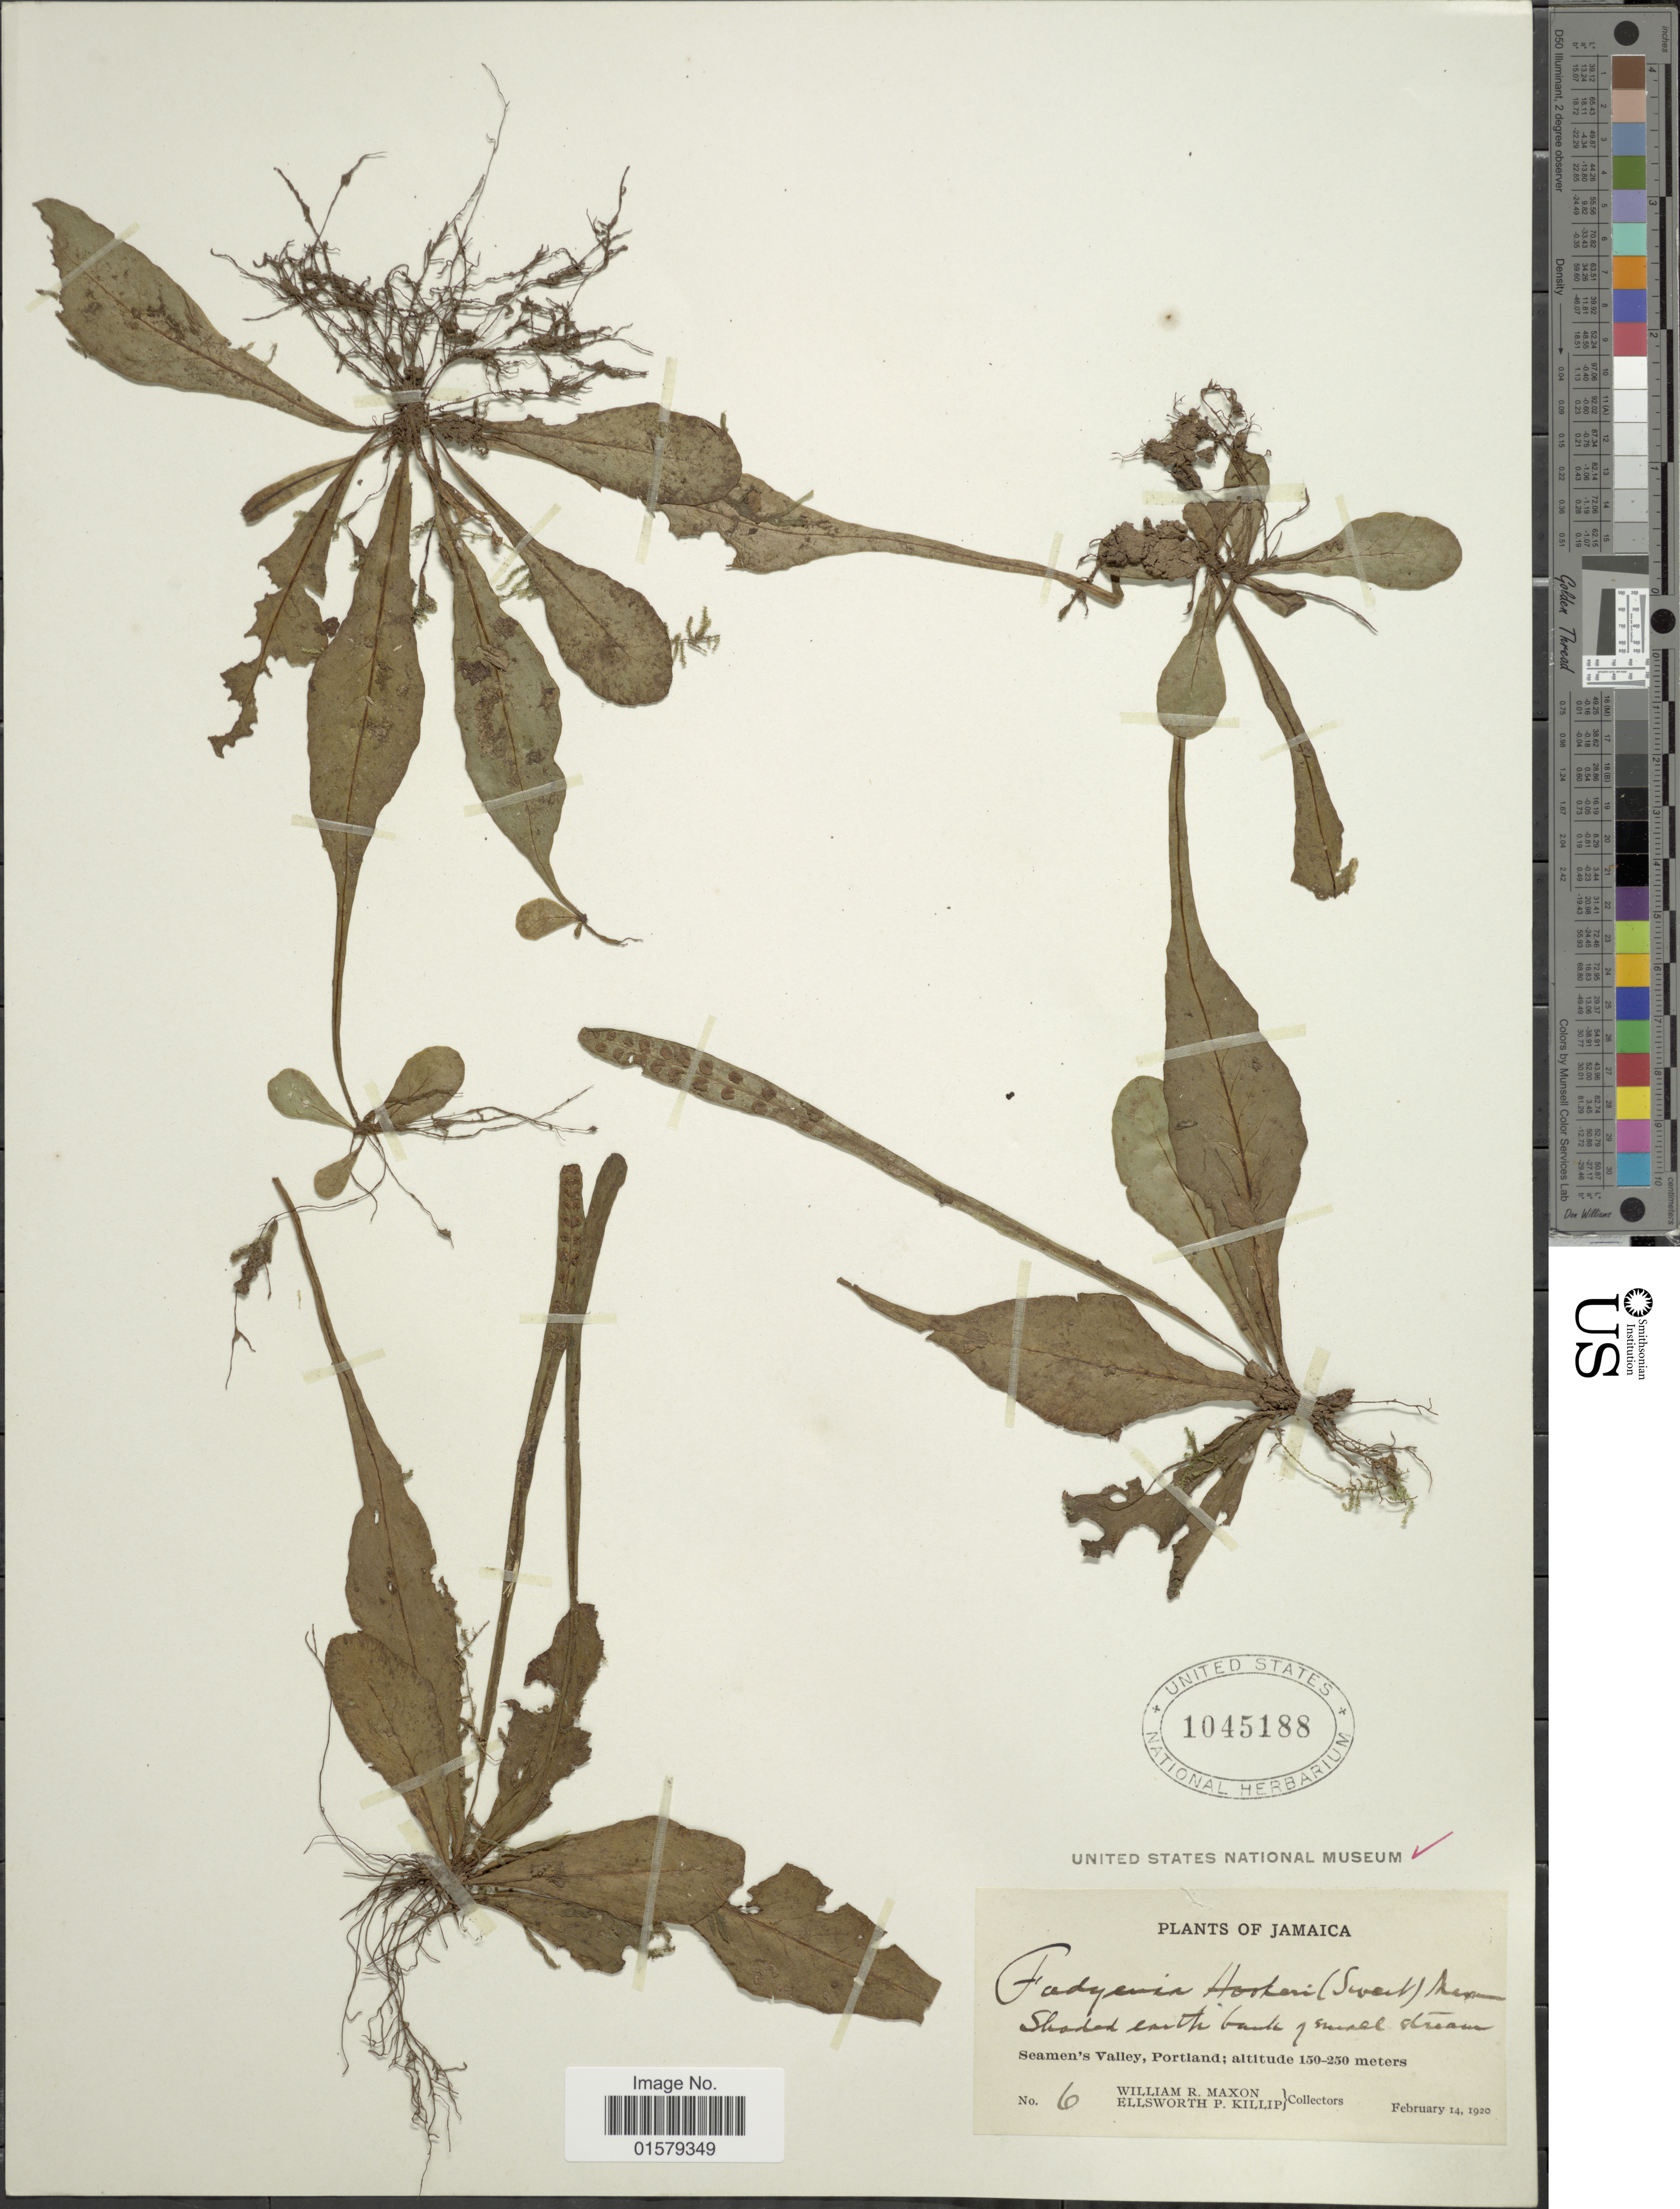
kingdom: Plantae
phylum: Tracheophyta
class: Polypodiopsida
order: Polypodiales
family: Tectariaceae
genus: Tectaria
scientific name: Tectaria hookeri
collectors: W. R. Maxon & E. P. Killip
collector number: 6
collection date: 1920-02-14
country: Jamaica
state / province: Portland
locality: Shaded earth bank of small stream, Seamen's Valley.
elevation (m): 150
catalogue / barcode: US 1045188